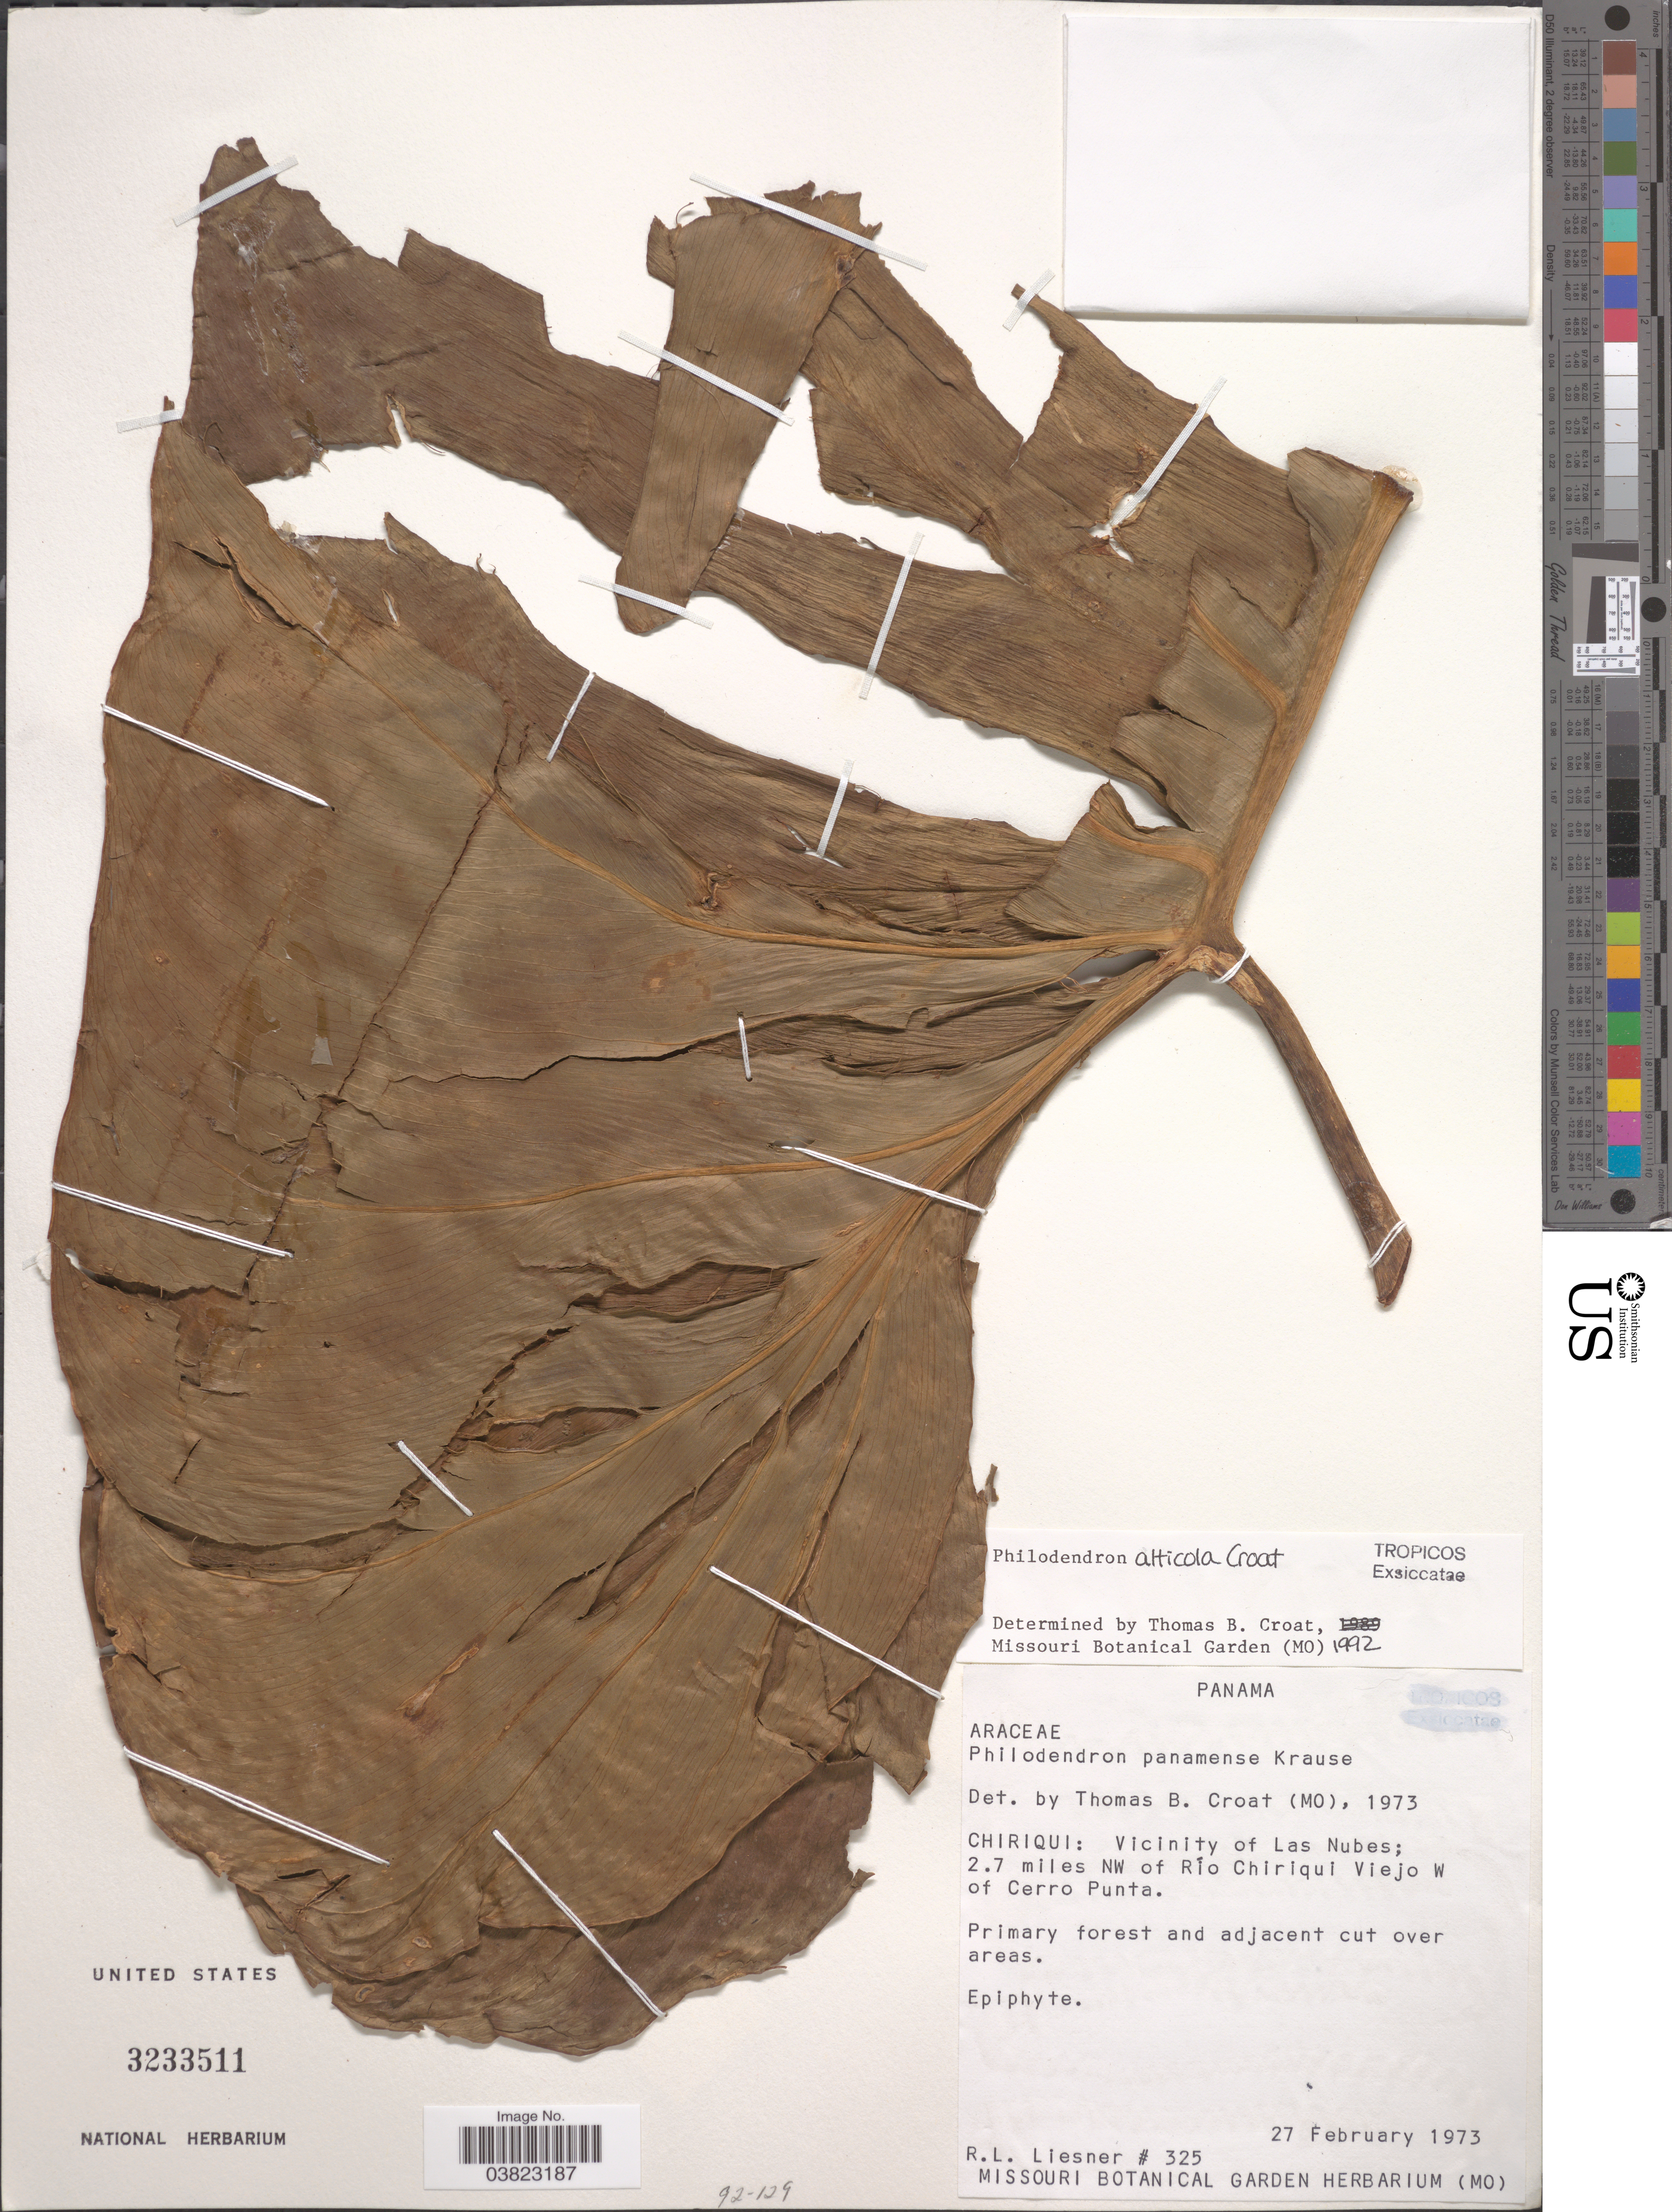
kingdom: Plantae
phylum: Tracheophyta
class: Liliopsida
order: Alismatales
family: Araceae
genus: Philodendron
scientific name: Philodendron alticola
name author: Croat & Grayum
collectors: R. L. Liesner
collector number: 325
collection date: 1973-02-27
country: Panama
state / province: Chiriqui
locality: Vicinity of Las Nubes; 2.7 miles NW of Río Chiriqui Viejo W of Cerro Punta. Primary forest and adjacent cut over areas.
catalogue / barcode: US 3233511